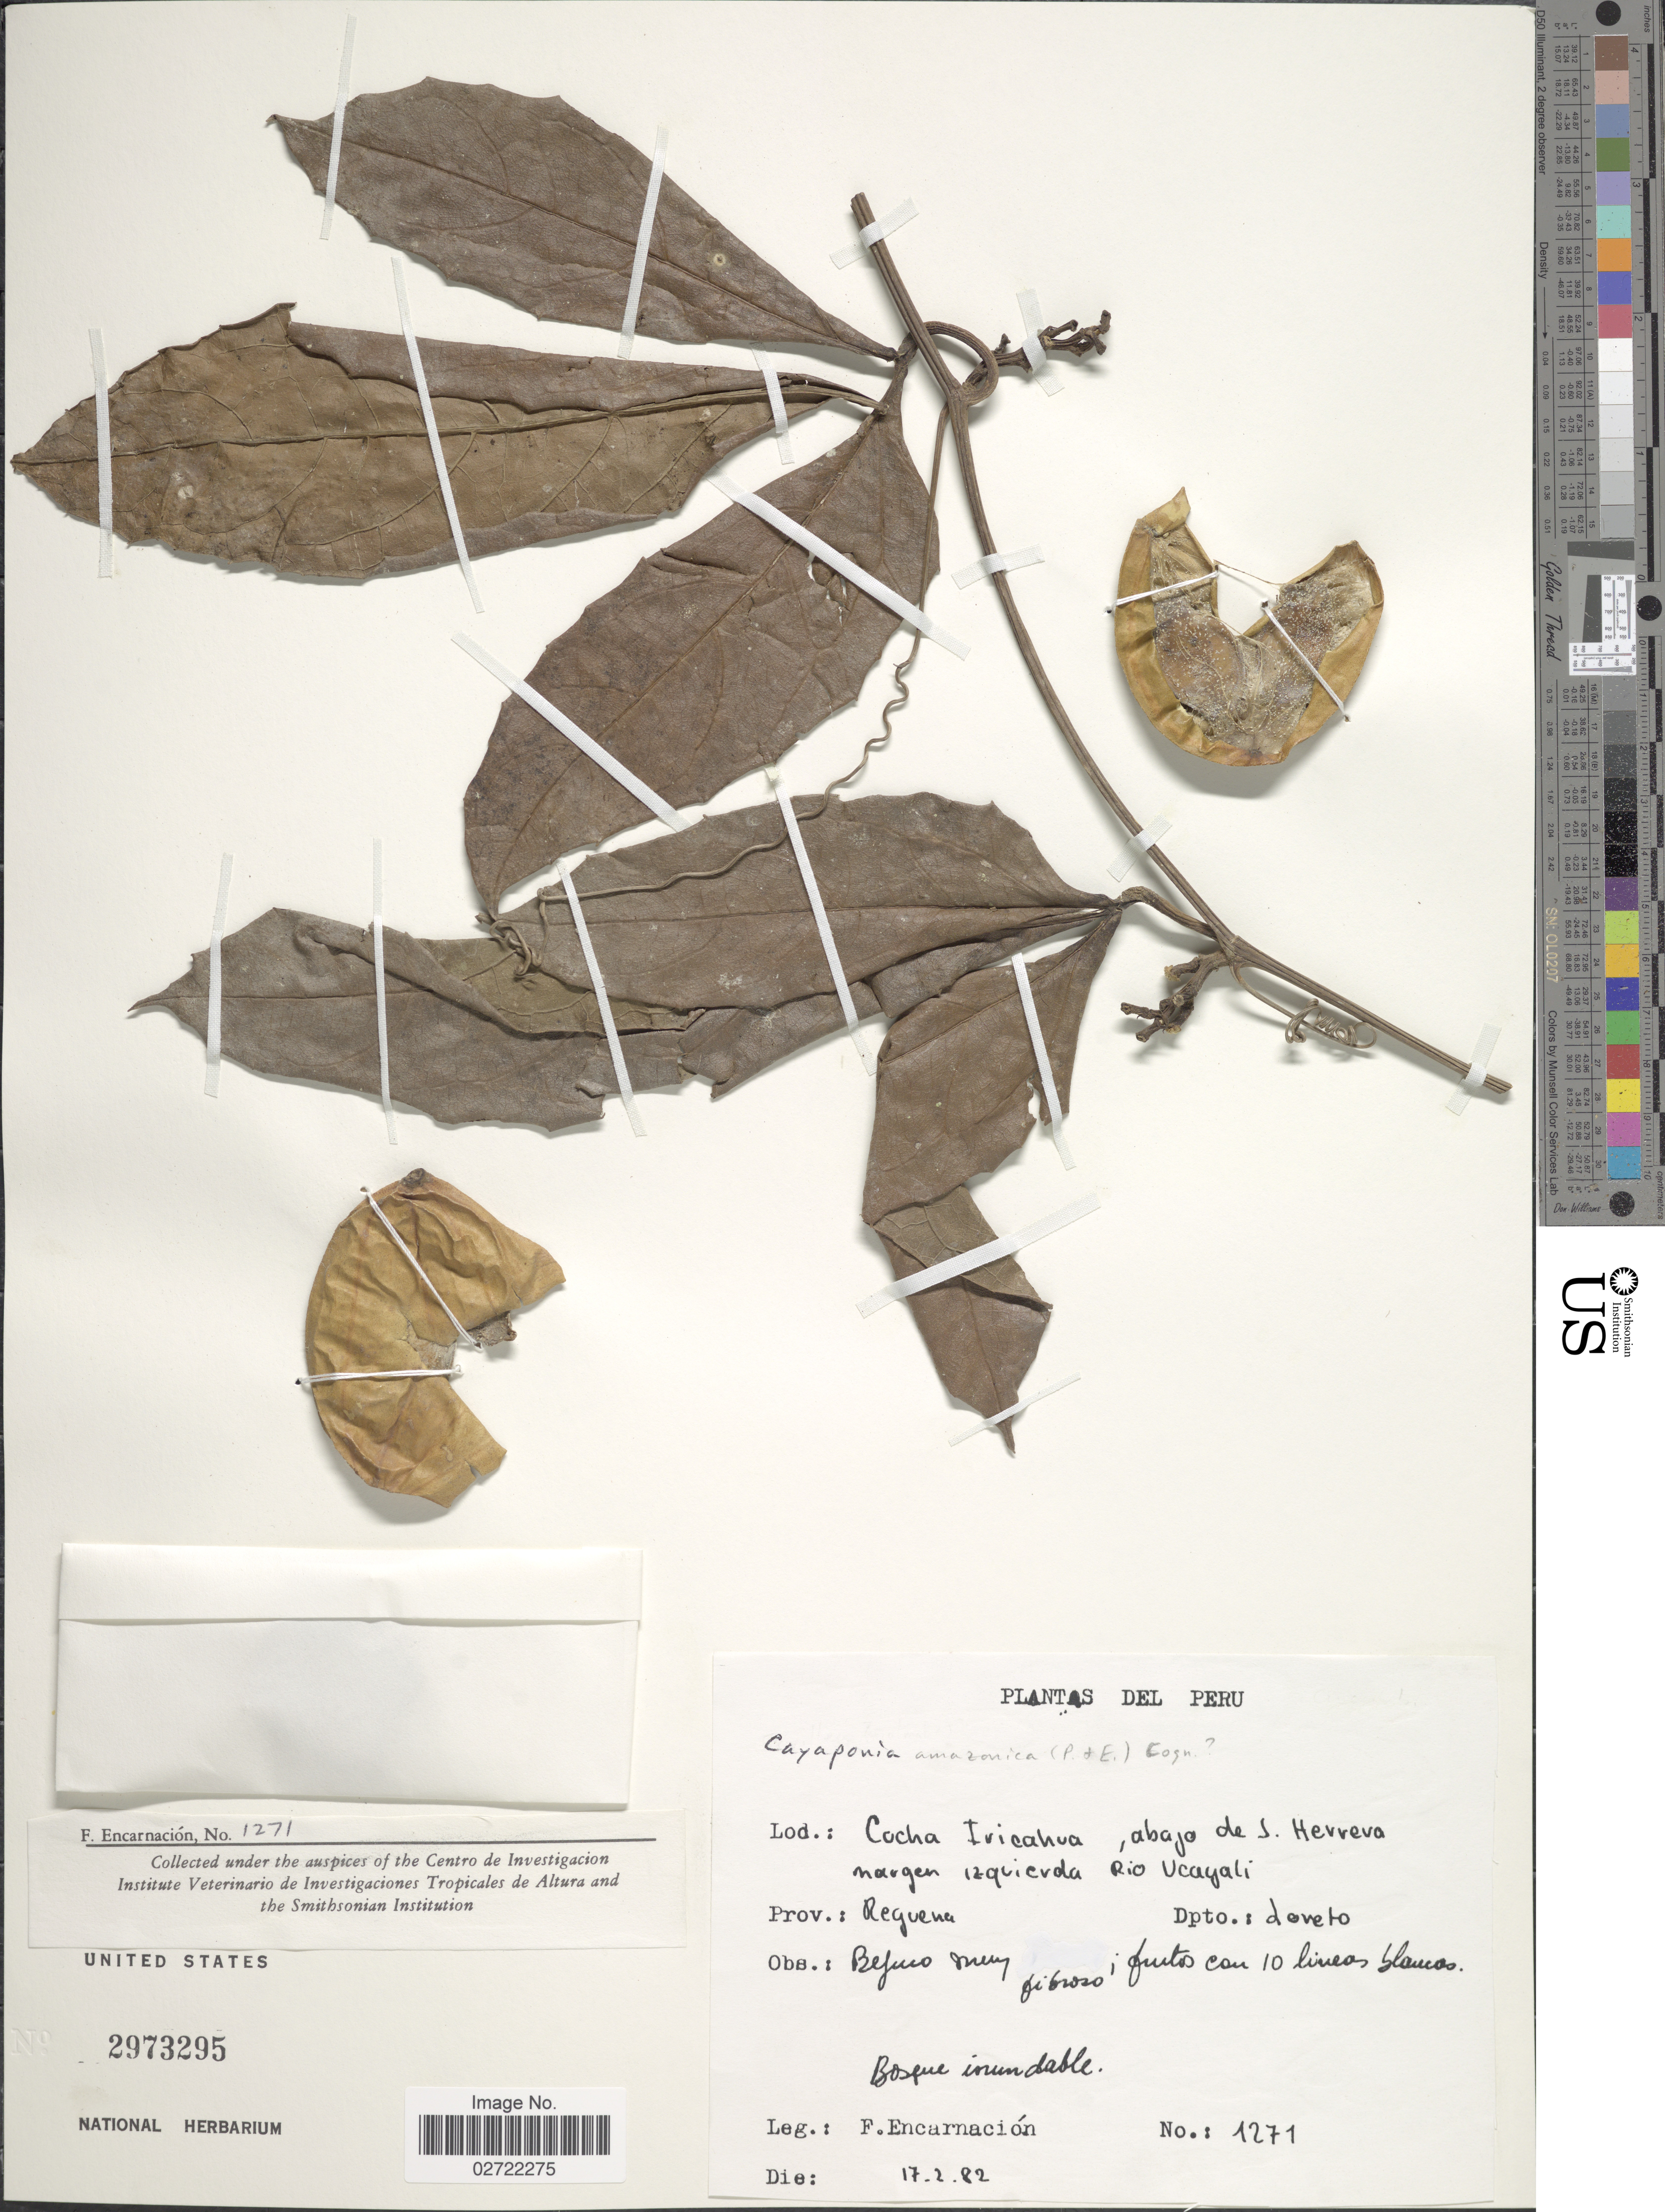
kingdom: Plantae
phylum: Tracheophyta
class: Magnoliopsida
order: Cucurbitales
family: Cucurbitaceae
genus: Cayaponia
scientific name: Cayaponia amazonica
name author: (Poepp. & Endl.) Cogn.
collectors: F. Encarnación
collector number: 1271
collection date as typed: Transcribed d/m/y: 17/2/82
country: Peru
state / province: Loreto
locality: Cocha Iricahua, abajo de S. Herrera margen izquierda Rio Ucayali. Prov.: Reguena. Dpto.: Loreto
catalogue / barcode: US 2973295